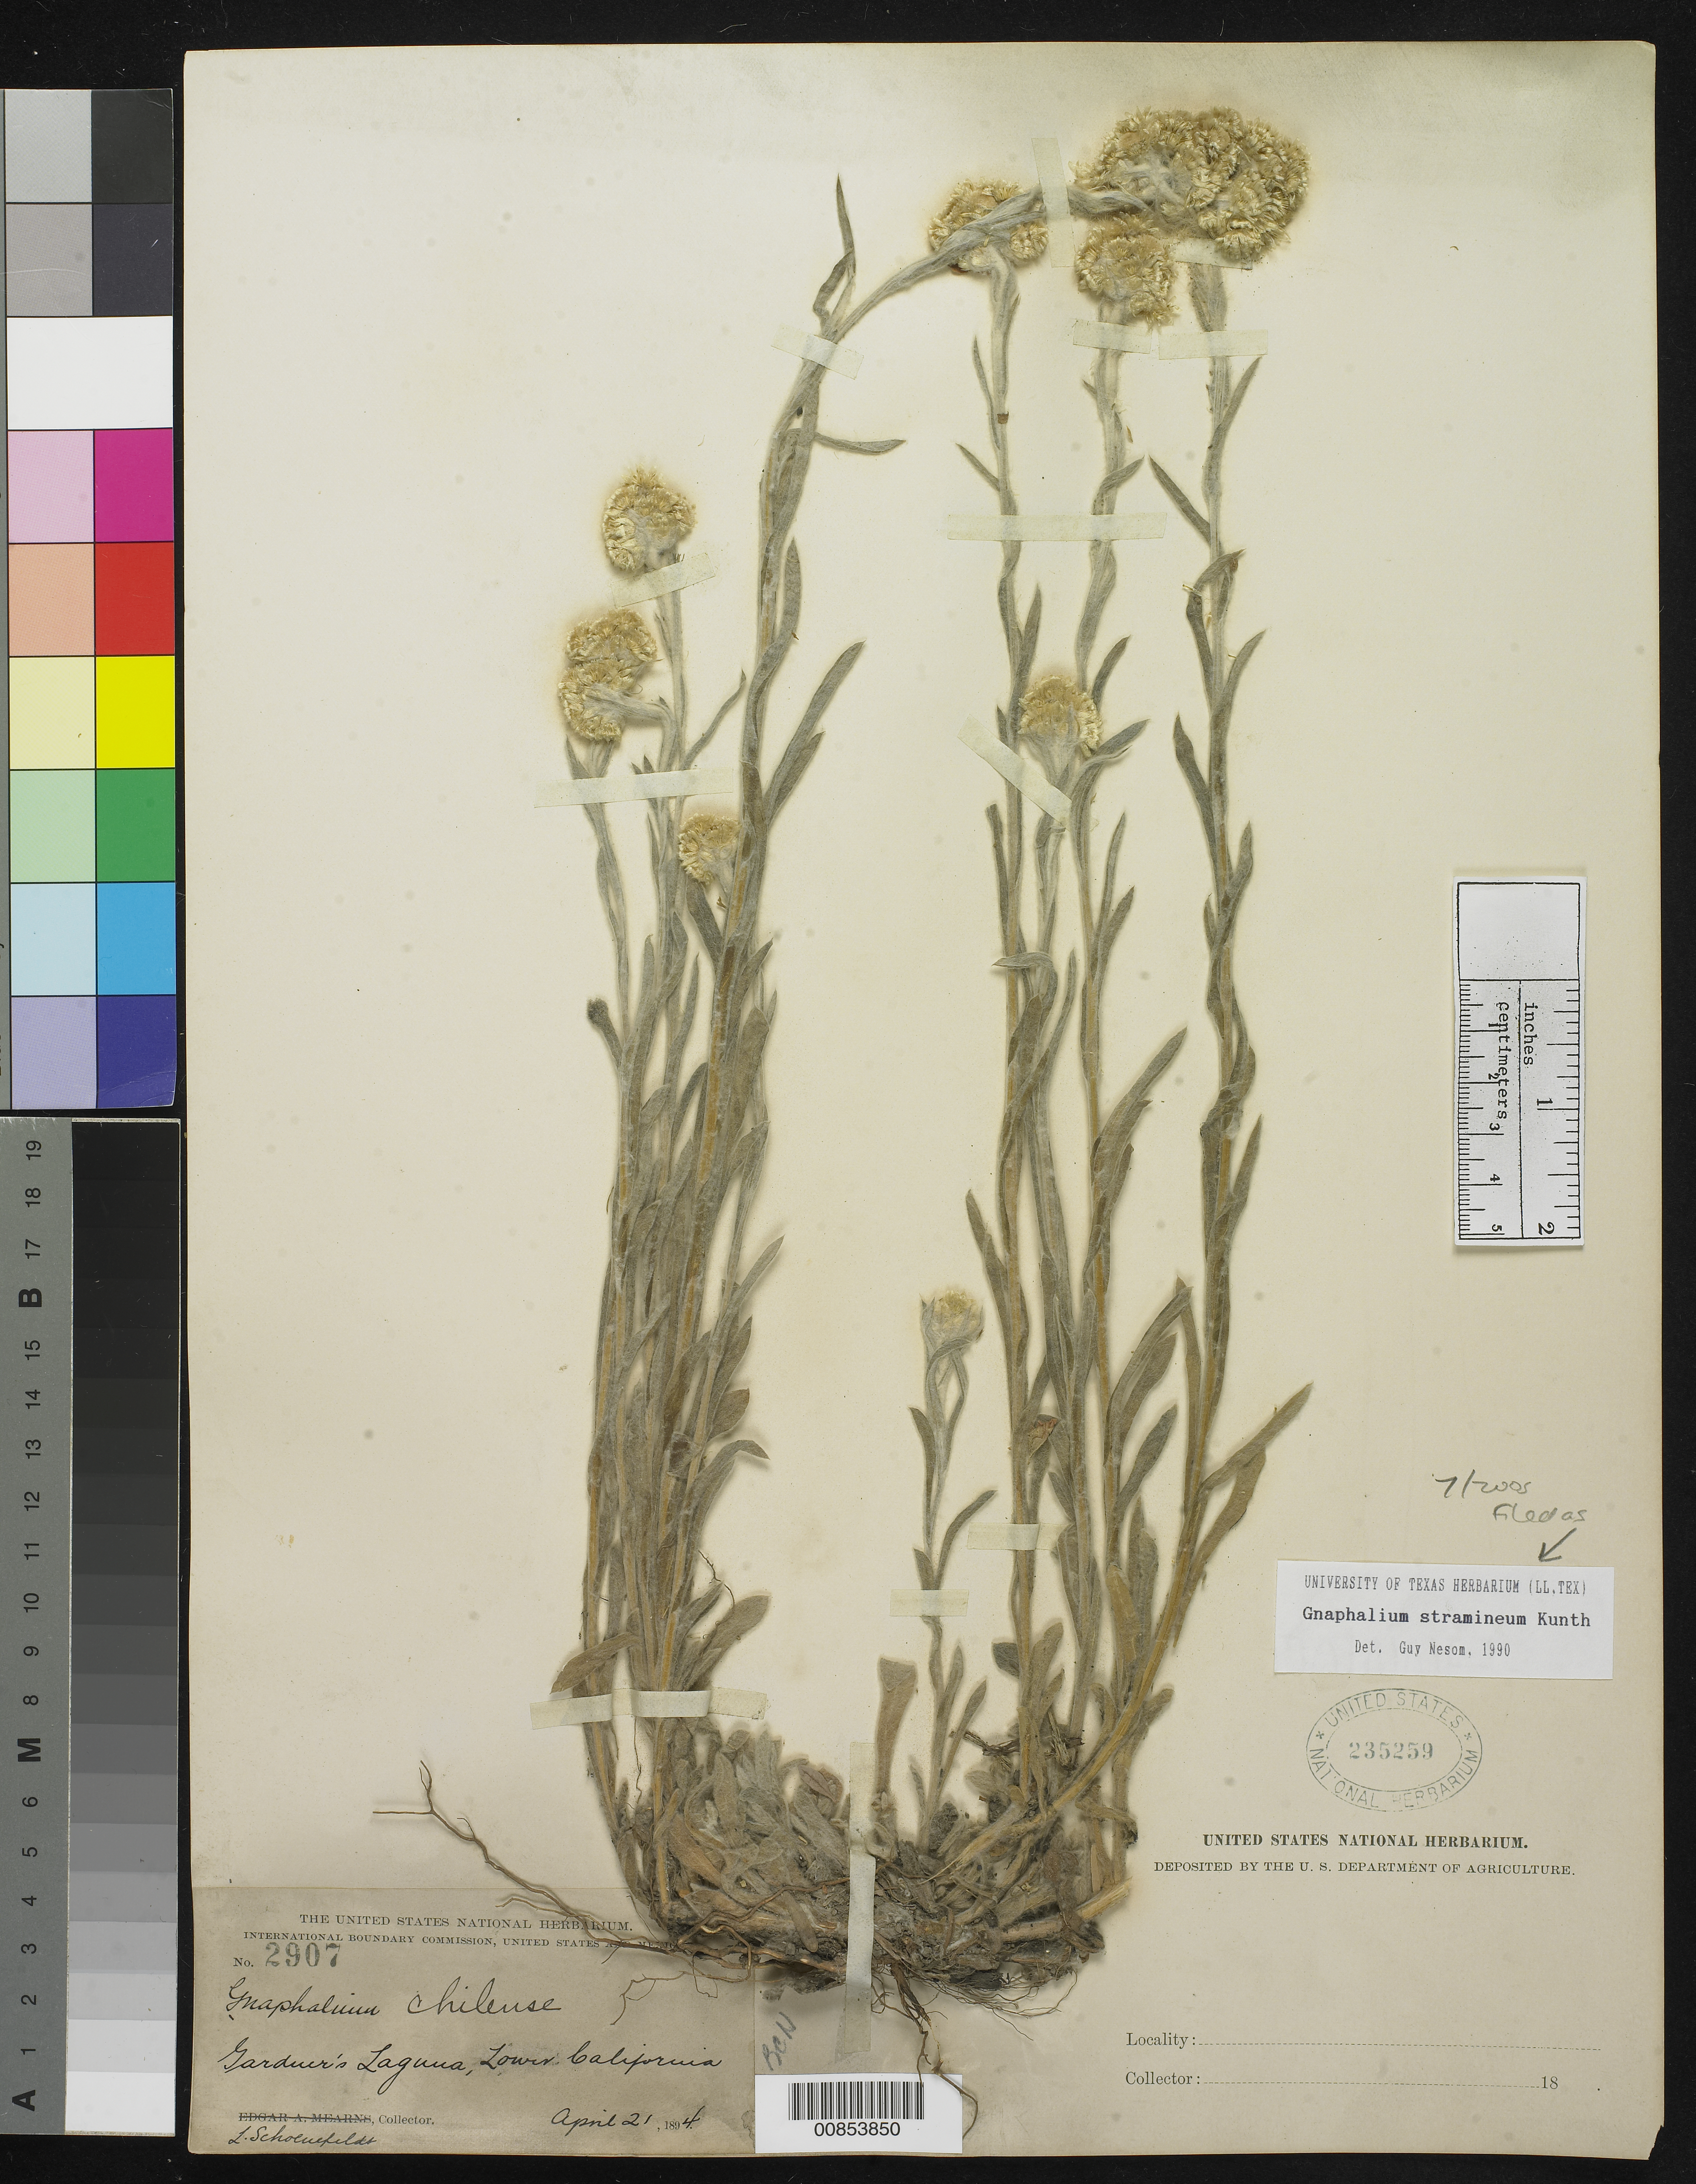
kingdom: Plantae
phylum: Tracheophyta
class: Magnoliopsida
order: Asterales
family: Asteraceae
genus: Pseudognaphalium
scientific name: Pseudognaphalium stramineum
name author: (Kunth) Anderb.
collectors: L. Schoenfeldt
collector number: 2907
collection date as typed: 21 Apr 1894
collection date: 1894-04-21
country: Mexico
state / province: Baja California Norte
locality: Gardner's Laguna, Baja California.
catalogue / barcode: US 235259